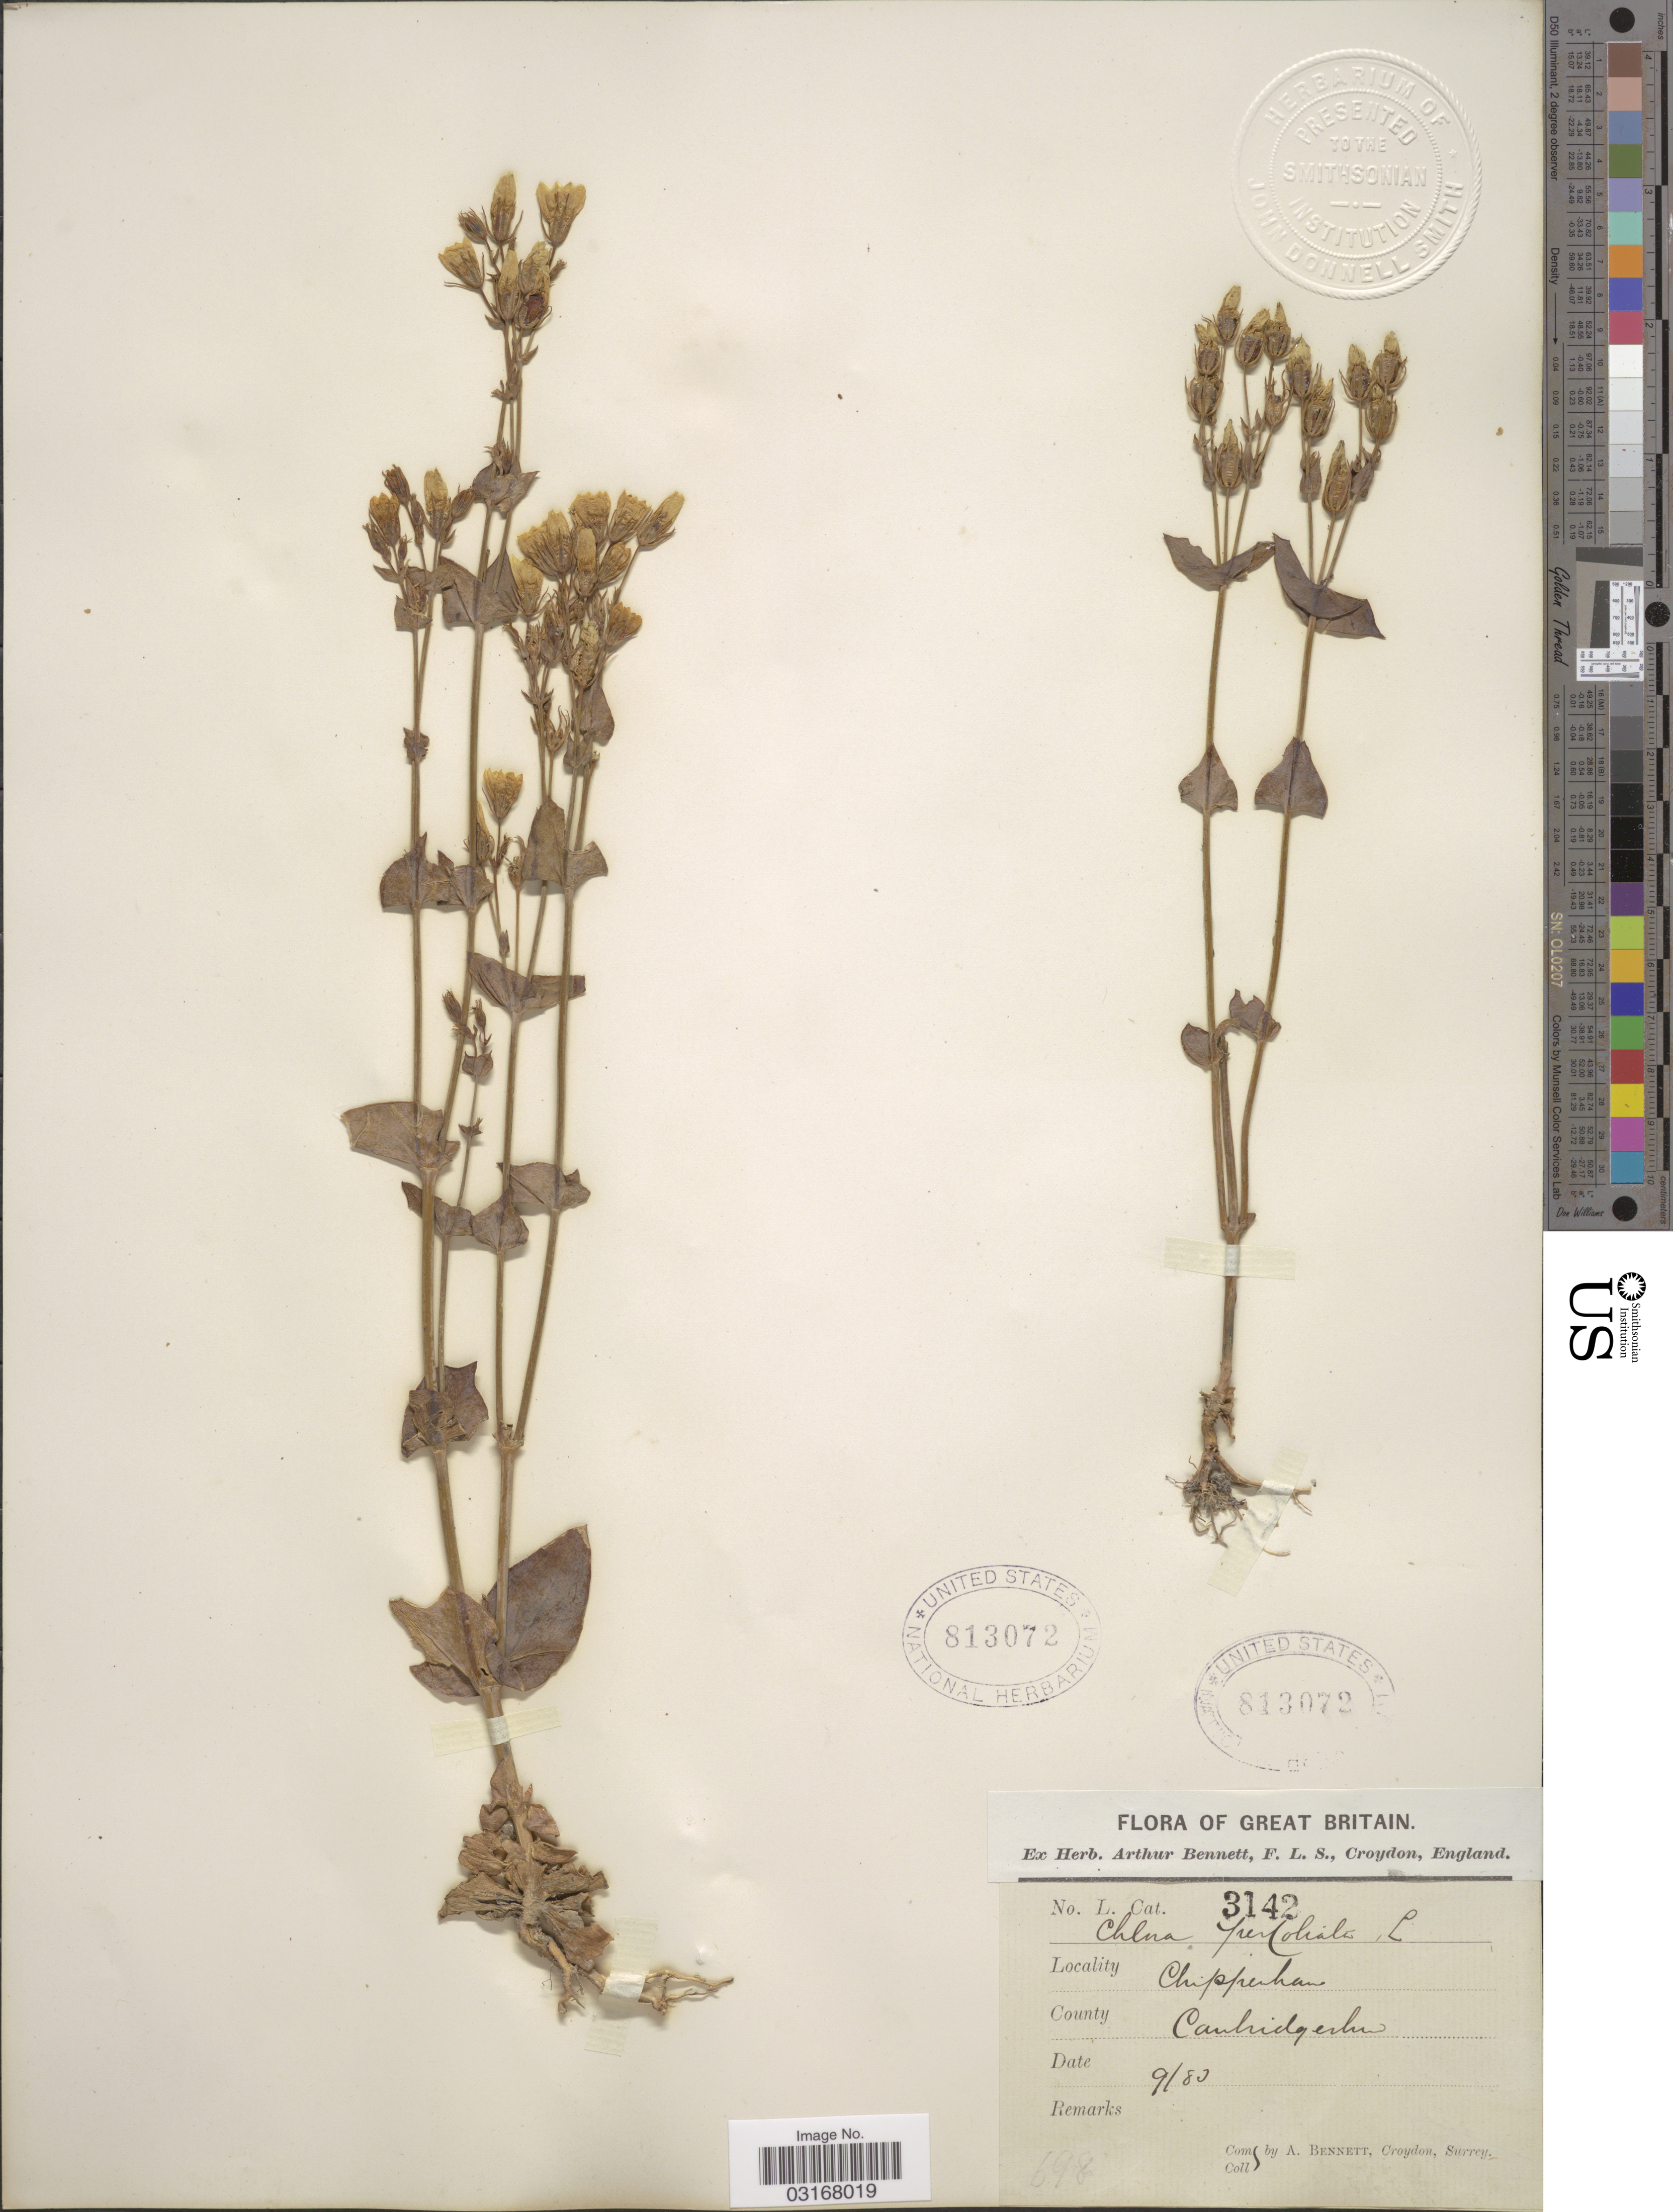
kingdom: Plantae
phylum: Tracheophyta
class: Magnoliopsida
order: Gentianales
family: Gentianaceae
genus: Chlora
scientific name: Chlora perfoliata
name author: (L.) L.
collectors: A. Bennett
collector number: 3142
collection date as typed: Transcribed d/m/y: /9/80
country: United Kingdom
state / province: England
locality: Great Britain. Chippenham. County Cambridgeshire.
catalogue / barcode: US 813072